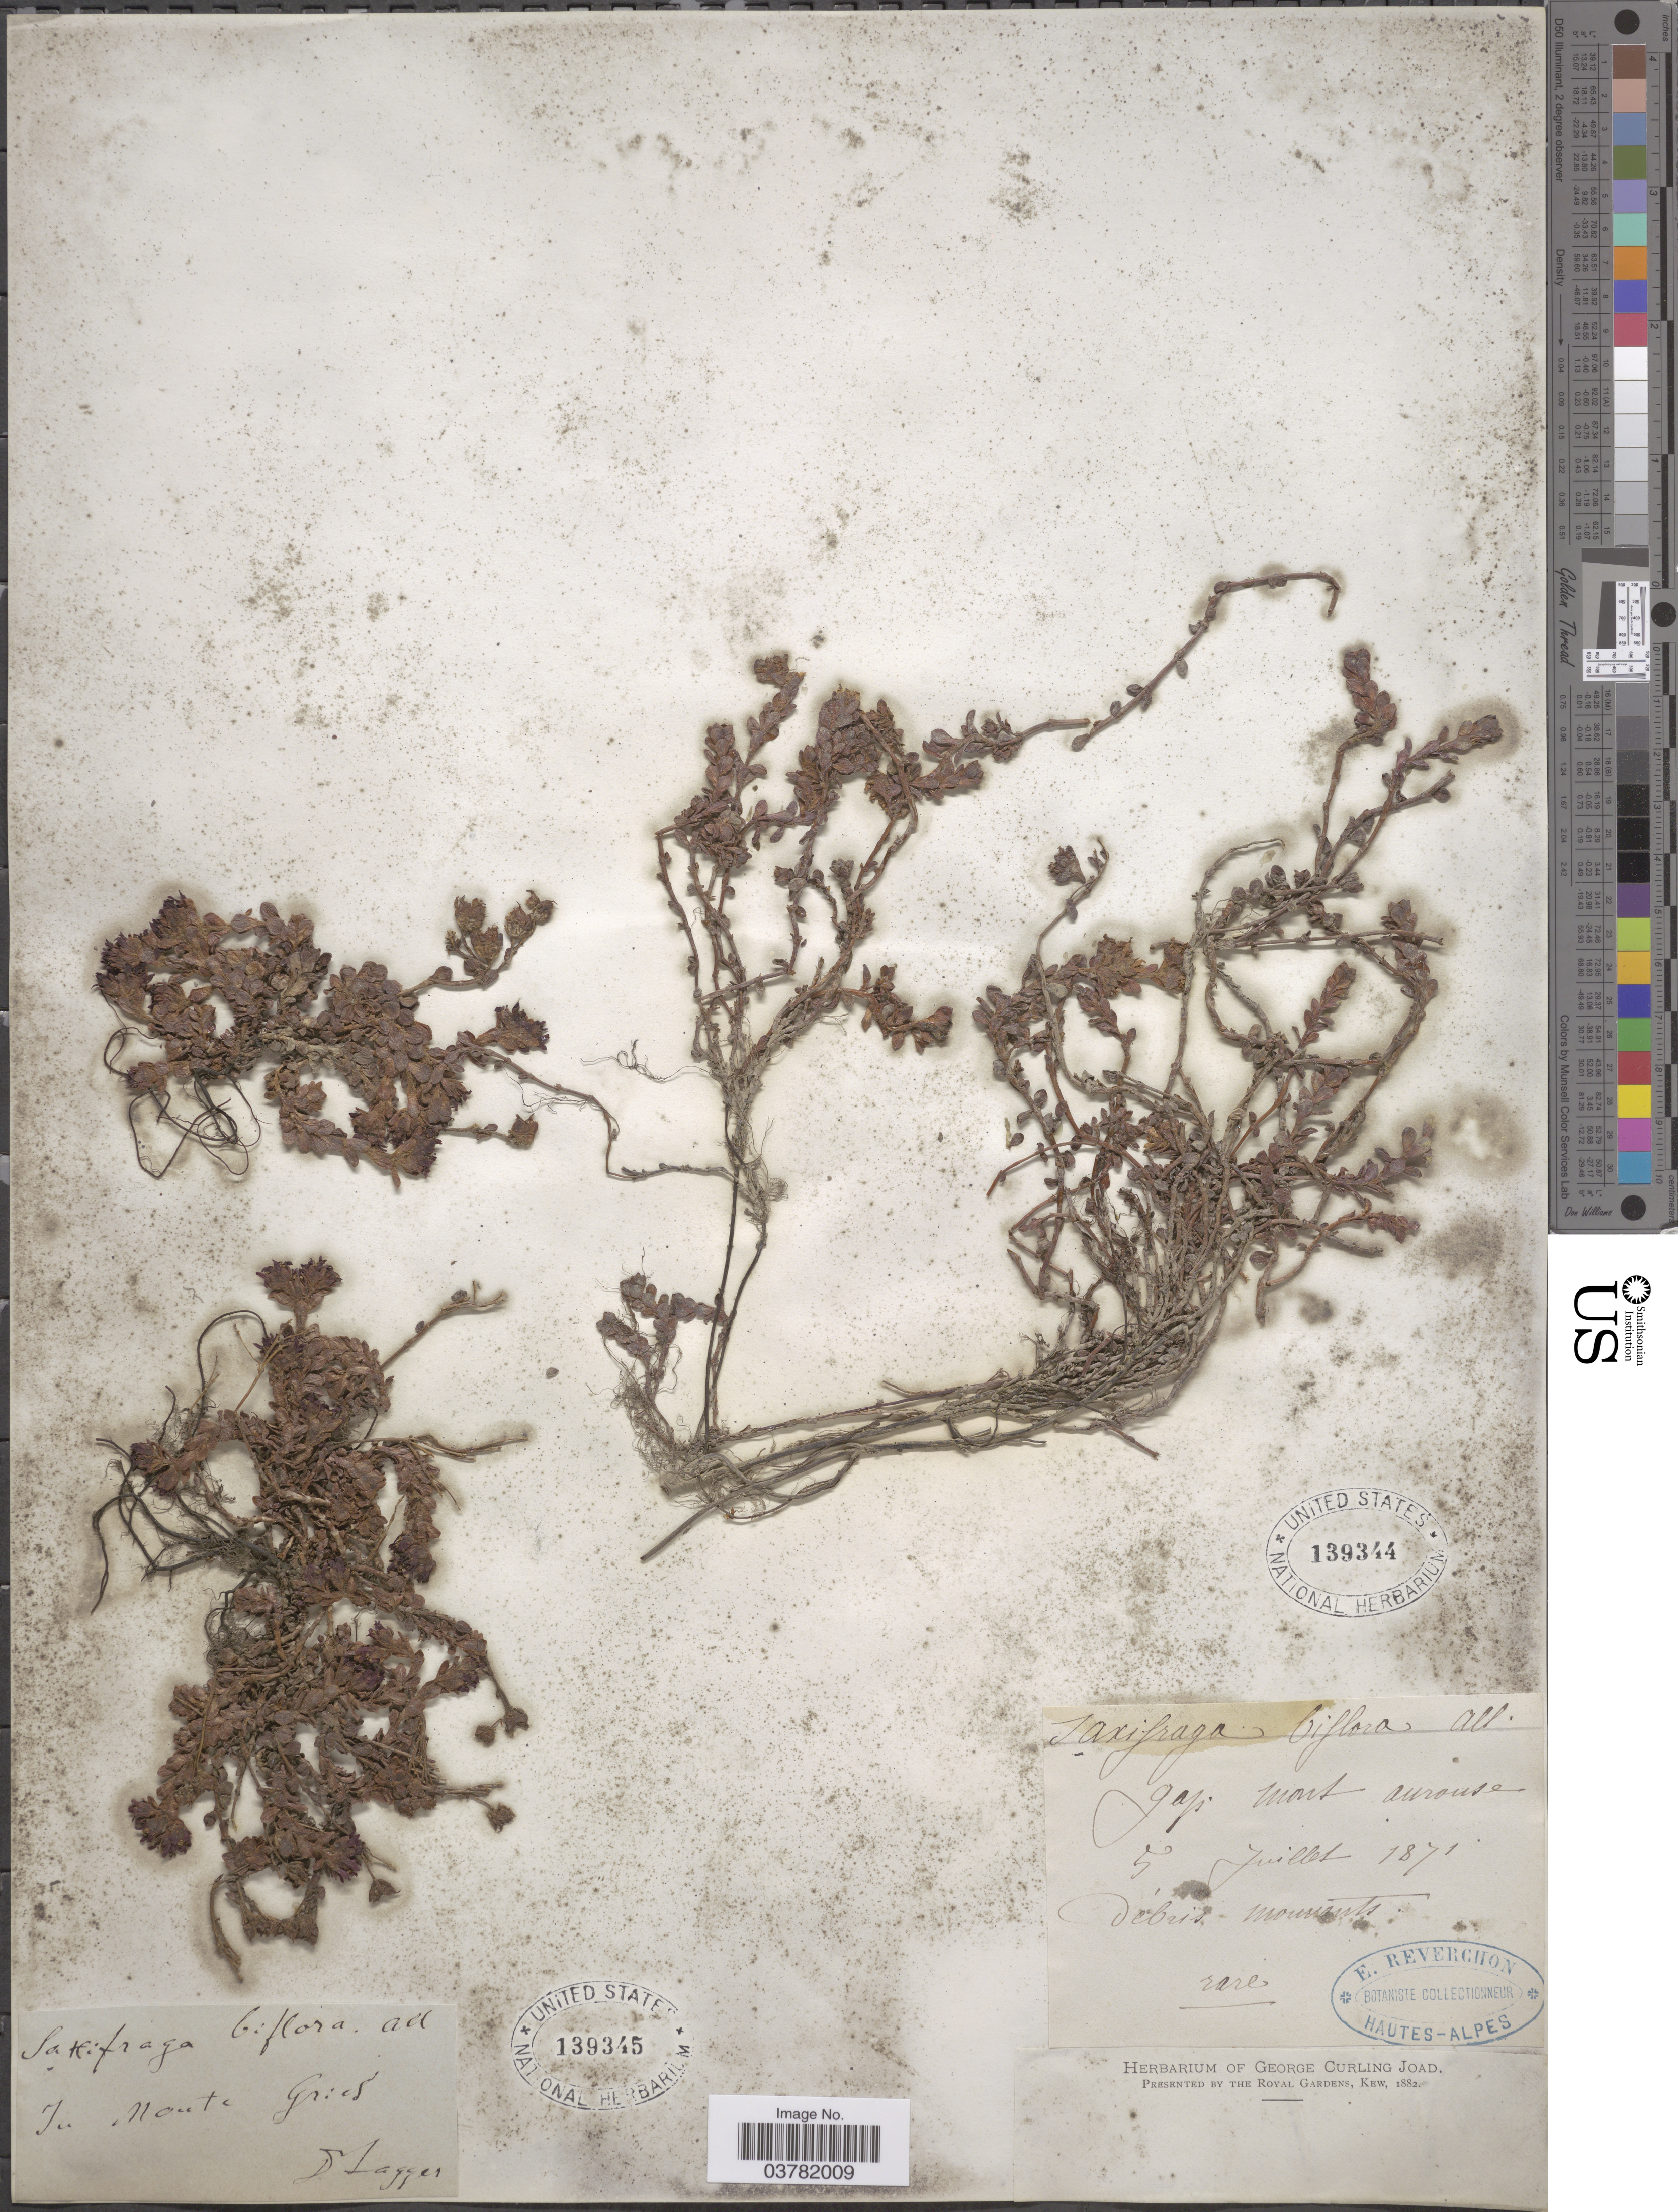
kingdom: Plantae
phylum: Tracheophyta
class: Magnoliopsida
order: Saxifragales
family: Saxifragaceae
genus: Saxifraga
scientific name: Saxifraga biflora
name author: All.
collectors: F. J. Lagger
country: Switzerland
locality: In Monte Gries.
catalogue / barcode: US 139345-2